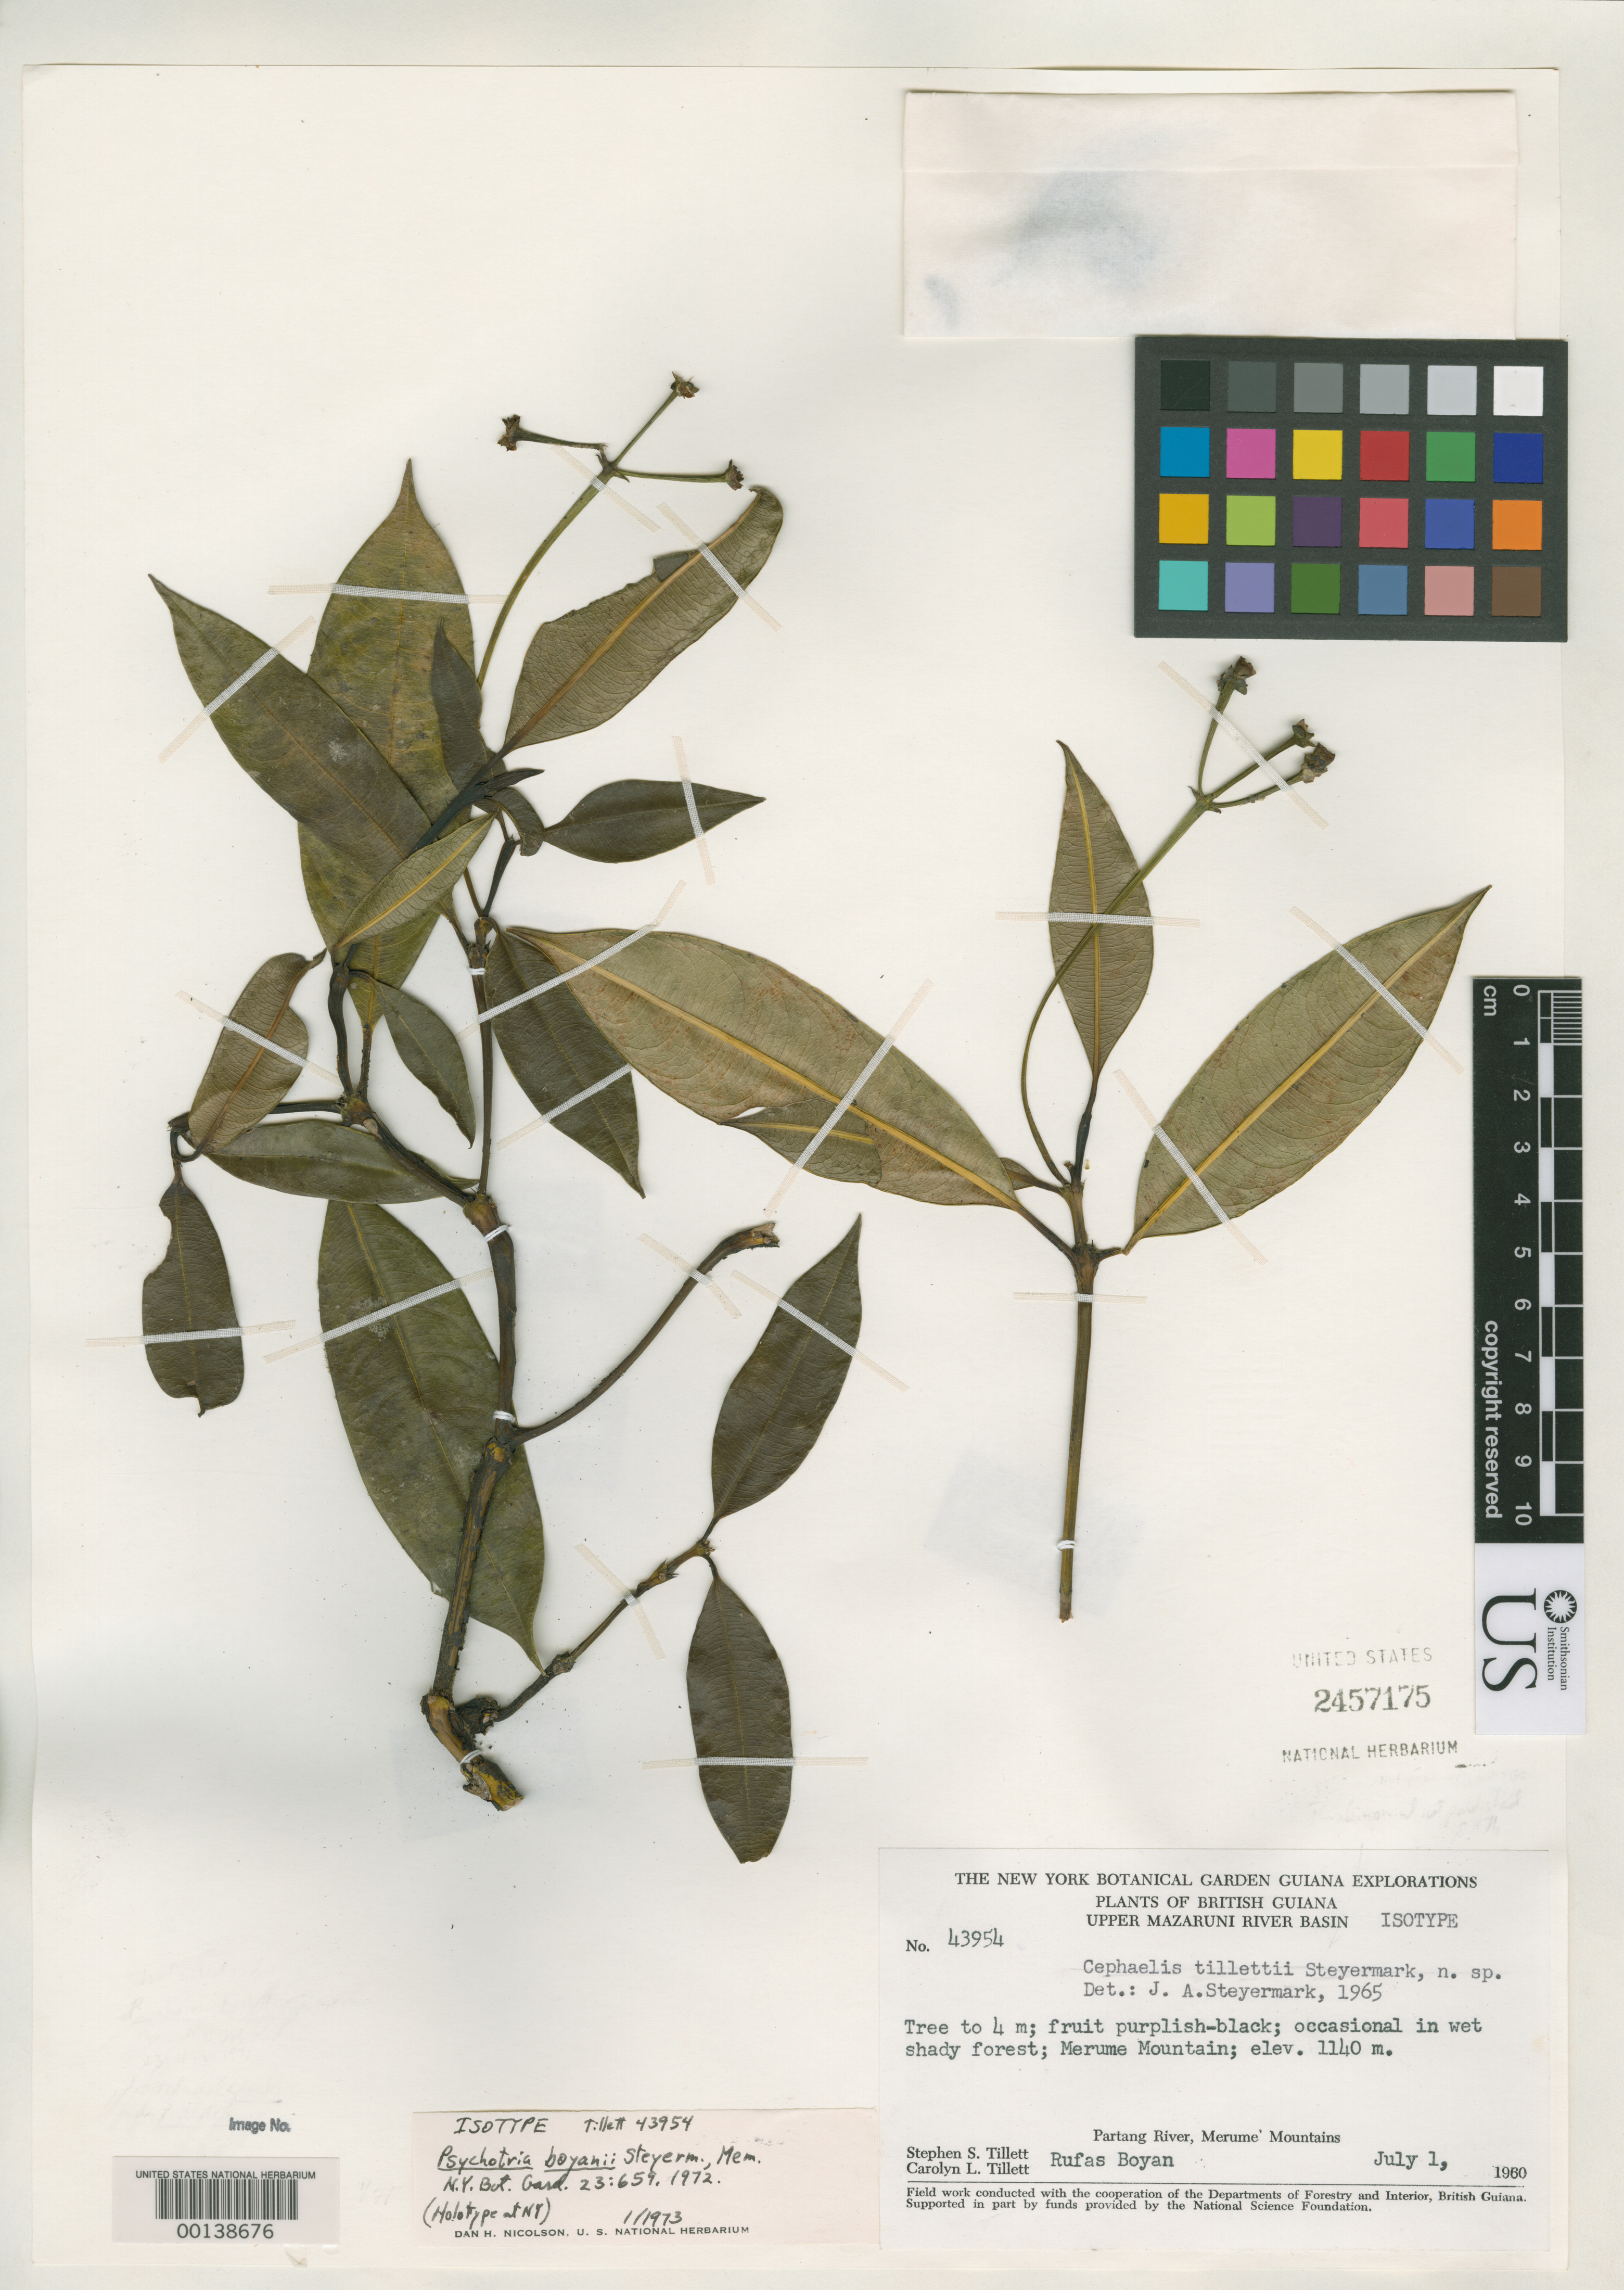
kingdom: Plantae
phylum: Tracheophyta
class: Magnoliopsida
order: Gentianales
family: Rubiaceae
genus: Psychotria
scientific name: Psychotria boyanii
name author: Steyerm.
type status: Isotype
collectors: S. S. Tillett, C. L. Tillett & R. Boyan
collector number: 43954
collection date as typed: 01 Jul 1960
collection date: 1960-07-01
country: Guyana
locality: Upper Mazaruni River basin, Merume Mt.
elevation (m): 1140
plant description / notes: Annotated as "Cephaelis tillettii Steyermark, n. sp." but that name never published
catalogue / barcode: US 2457175